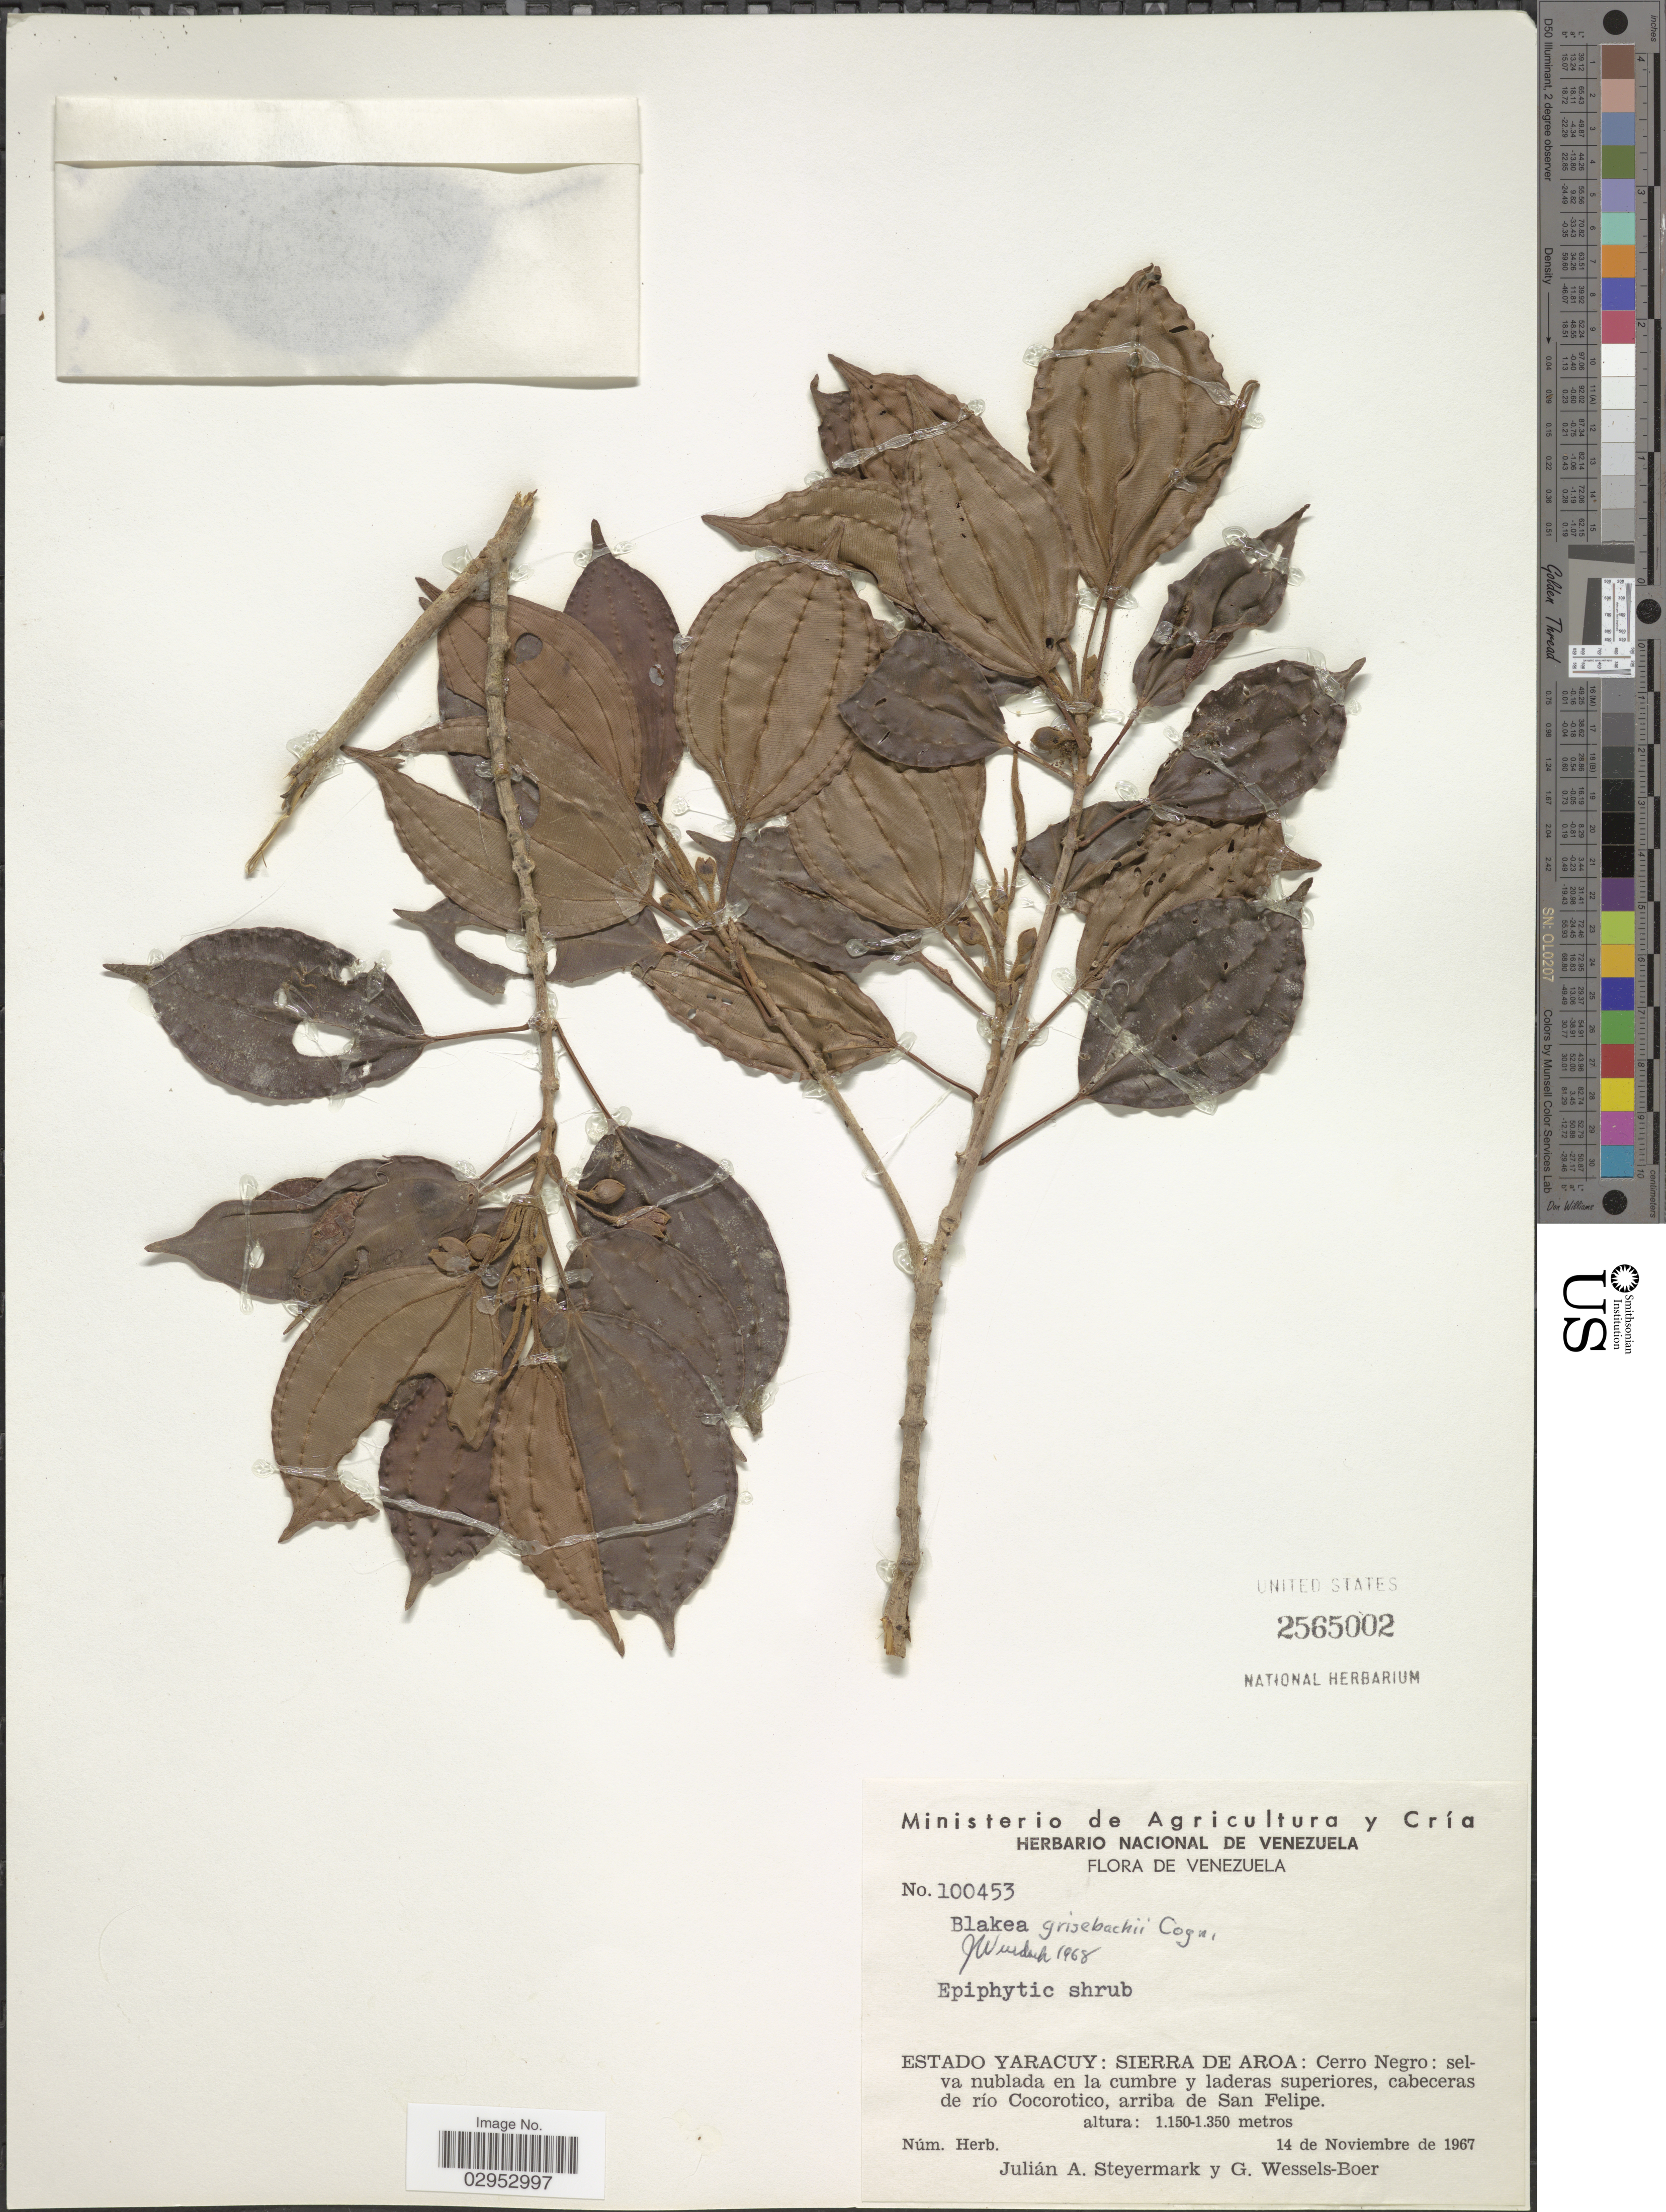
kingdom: Plantae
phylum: Tracheophyta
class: Magnoliopsida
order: Myrtales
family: Melastomataceae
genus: Blakea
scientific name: Blakea grisebachii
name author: Cogn.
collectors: J. Steyermark & G. Wessels Boer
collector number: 100453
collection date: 1967-11-14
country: Venezuela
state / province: Yaracuy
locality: Sierra de Aroa: Cerro Negro: selva nublada en la cumbre y laderas superiores, cabeceras de río Cocorotico, arriba de San Felipe.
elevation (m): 1150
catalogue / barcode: US 2565002